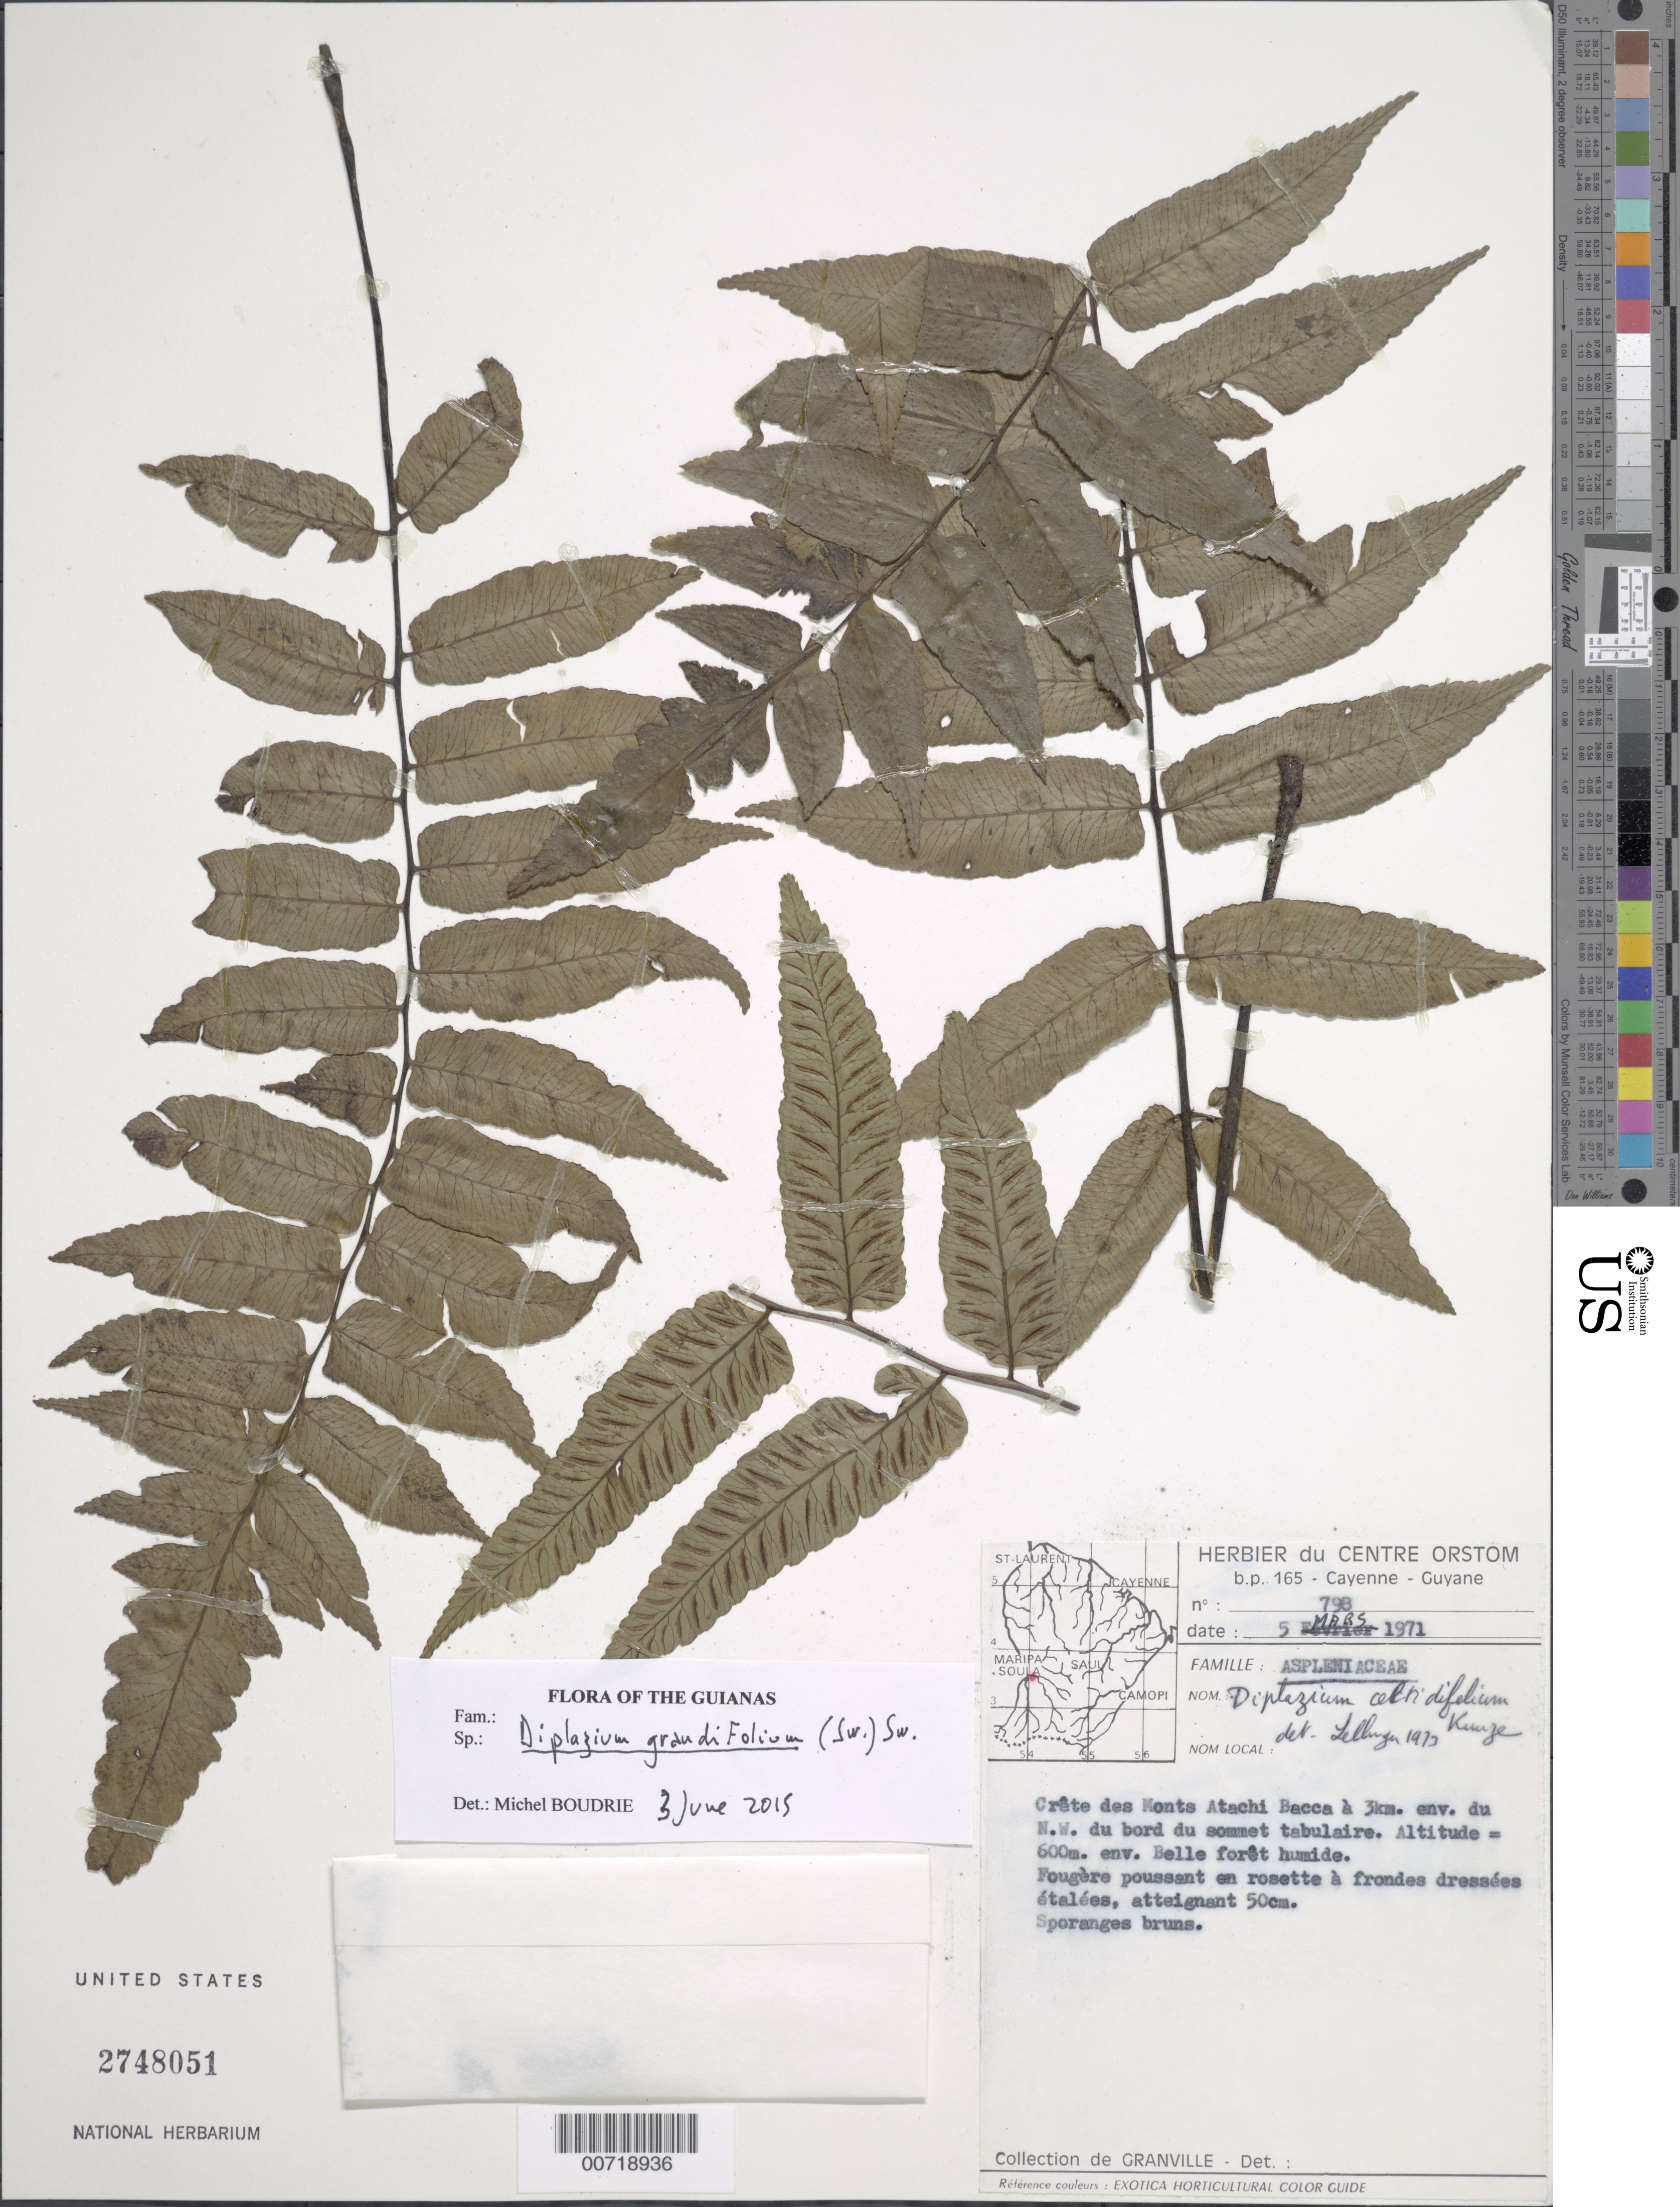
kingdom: Plantae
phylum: Tracheophyta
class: Polypodiopsida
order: Polypodiales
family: Athyriaceae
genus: Diplazium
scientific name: Diplazium grandifolium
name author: Sw.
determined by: Boudrie, M.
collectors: J.-J. de Granville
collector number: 798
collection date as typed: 5-Mar-71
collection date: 1971-03-05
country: French Guiana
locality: Monts Atachi Bacca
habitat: Bord du sommet tabulaire; belle forêt humide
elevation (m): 600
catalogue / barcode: US 2748051